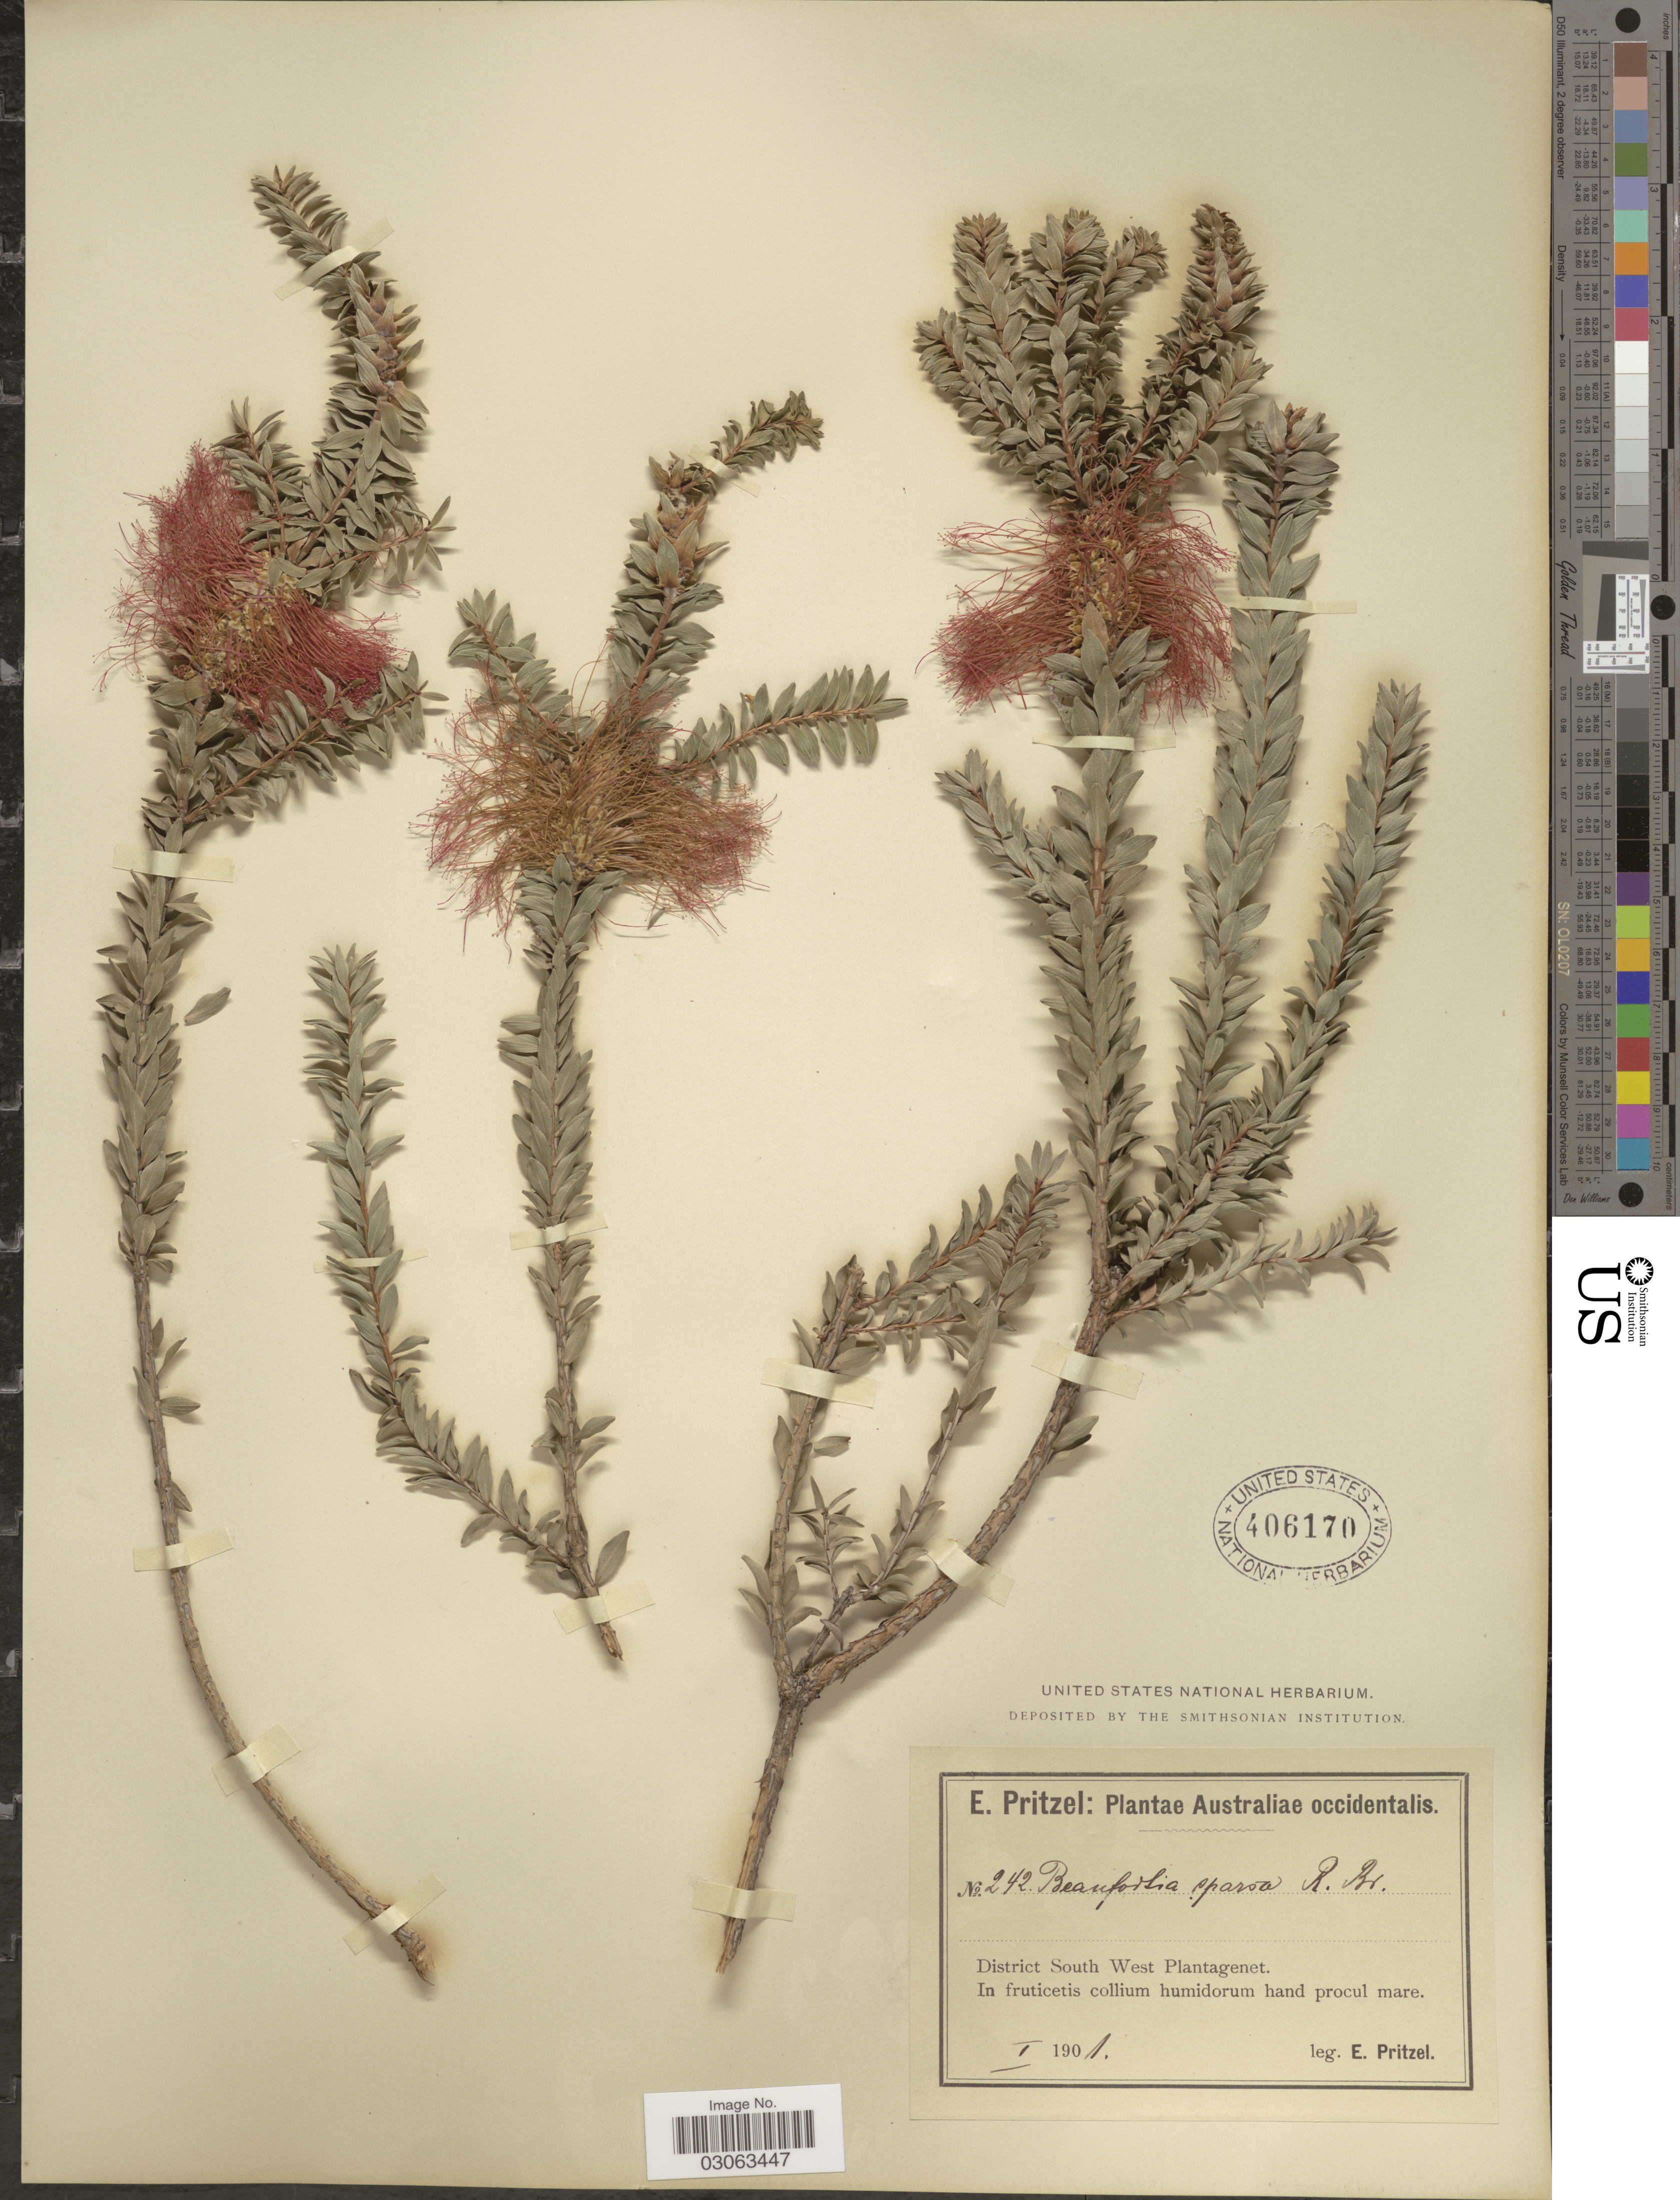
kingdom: Plantae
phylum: Tracheophyta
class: Magnoliopsida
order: Myrtales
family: Myrtaceae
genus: Beaufortia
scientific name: Beaufortia sparsa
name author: R. Br.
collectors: E. G. Pritzel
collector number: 242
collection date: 1901-01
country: Australia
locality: Australiae occidentalis. District South West Plantagenet.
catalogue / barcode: US 406170